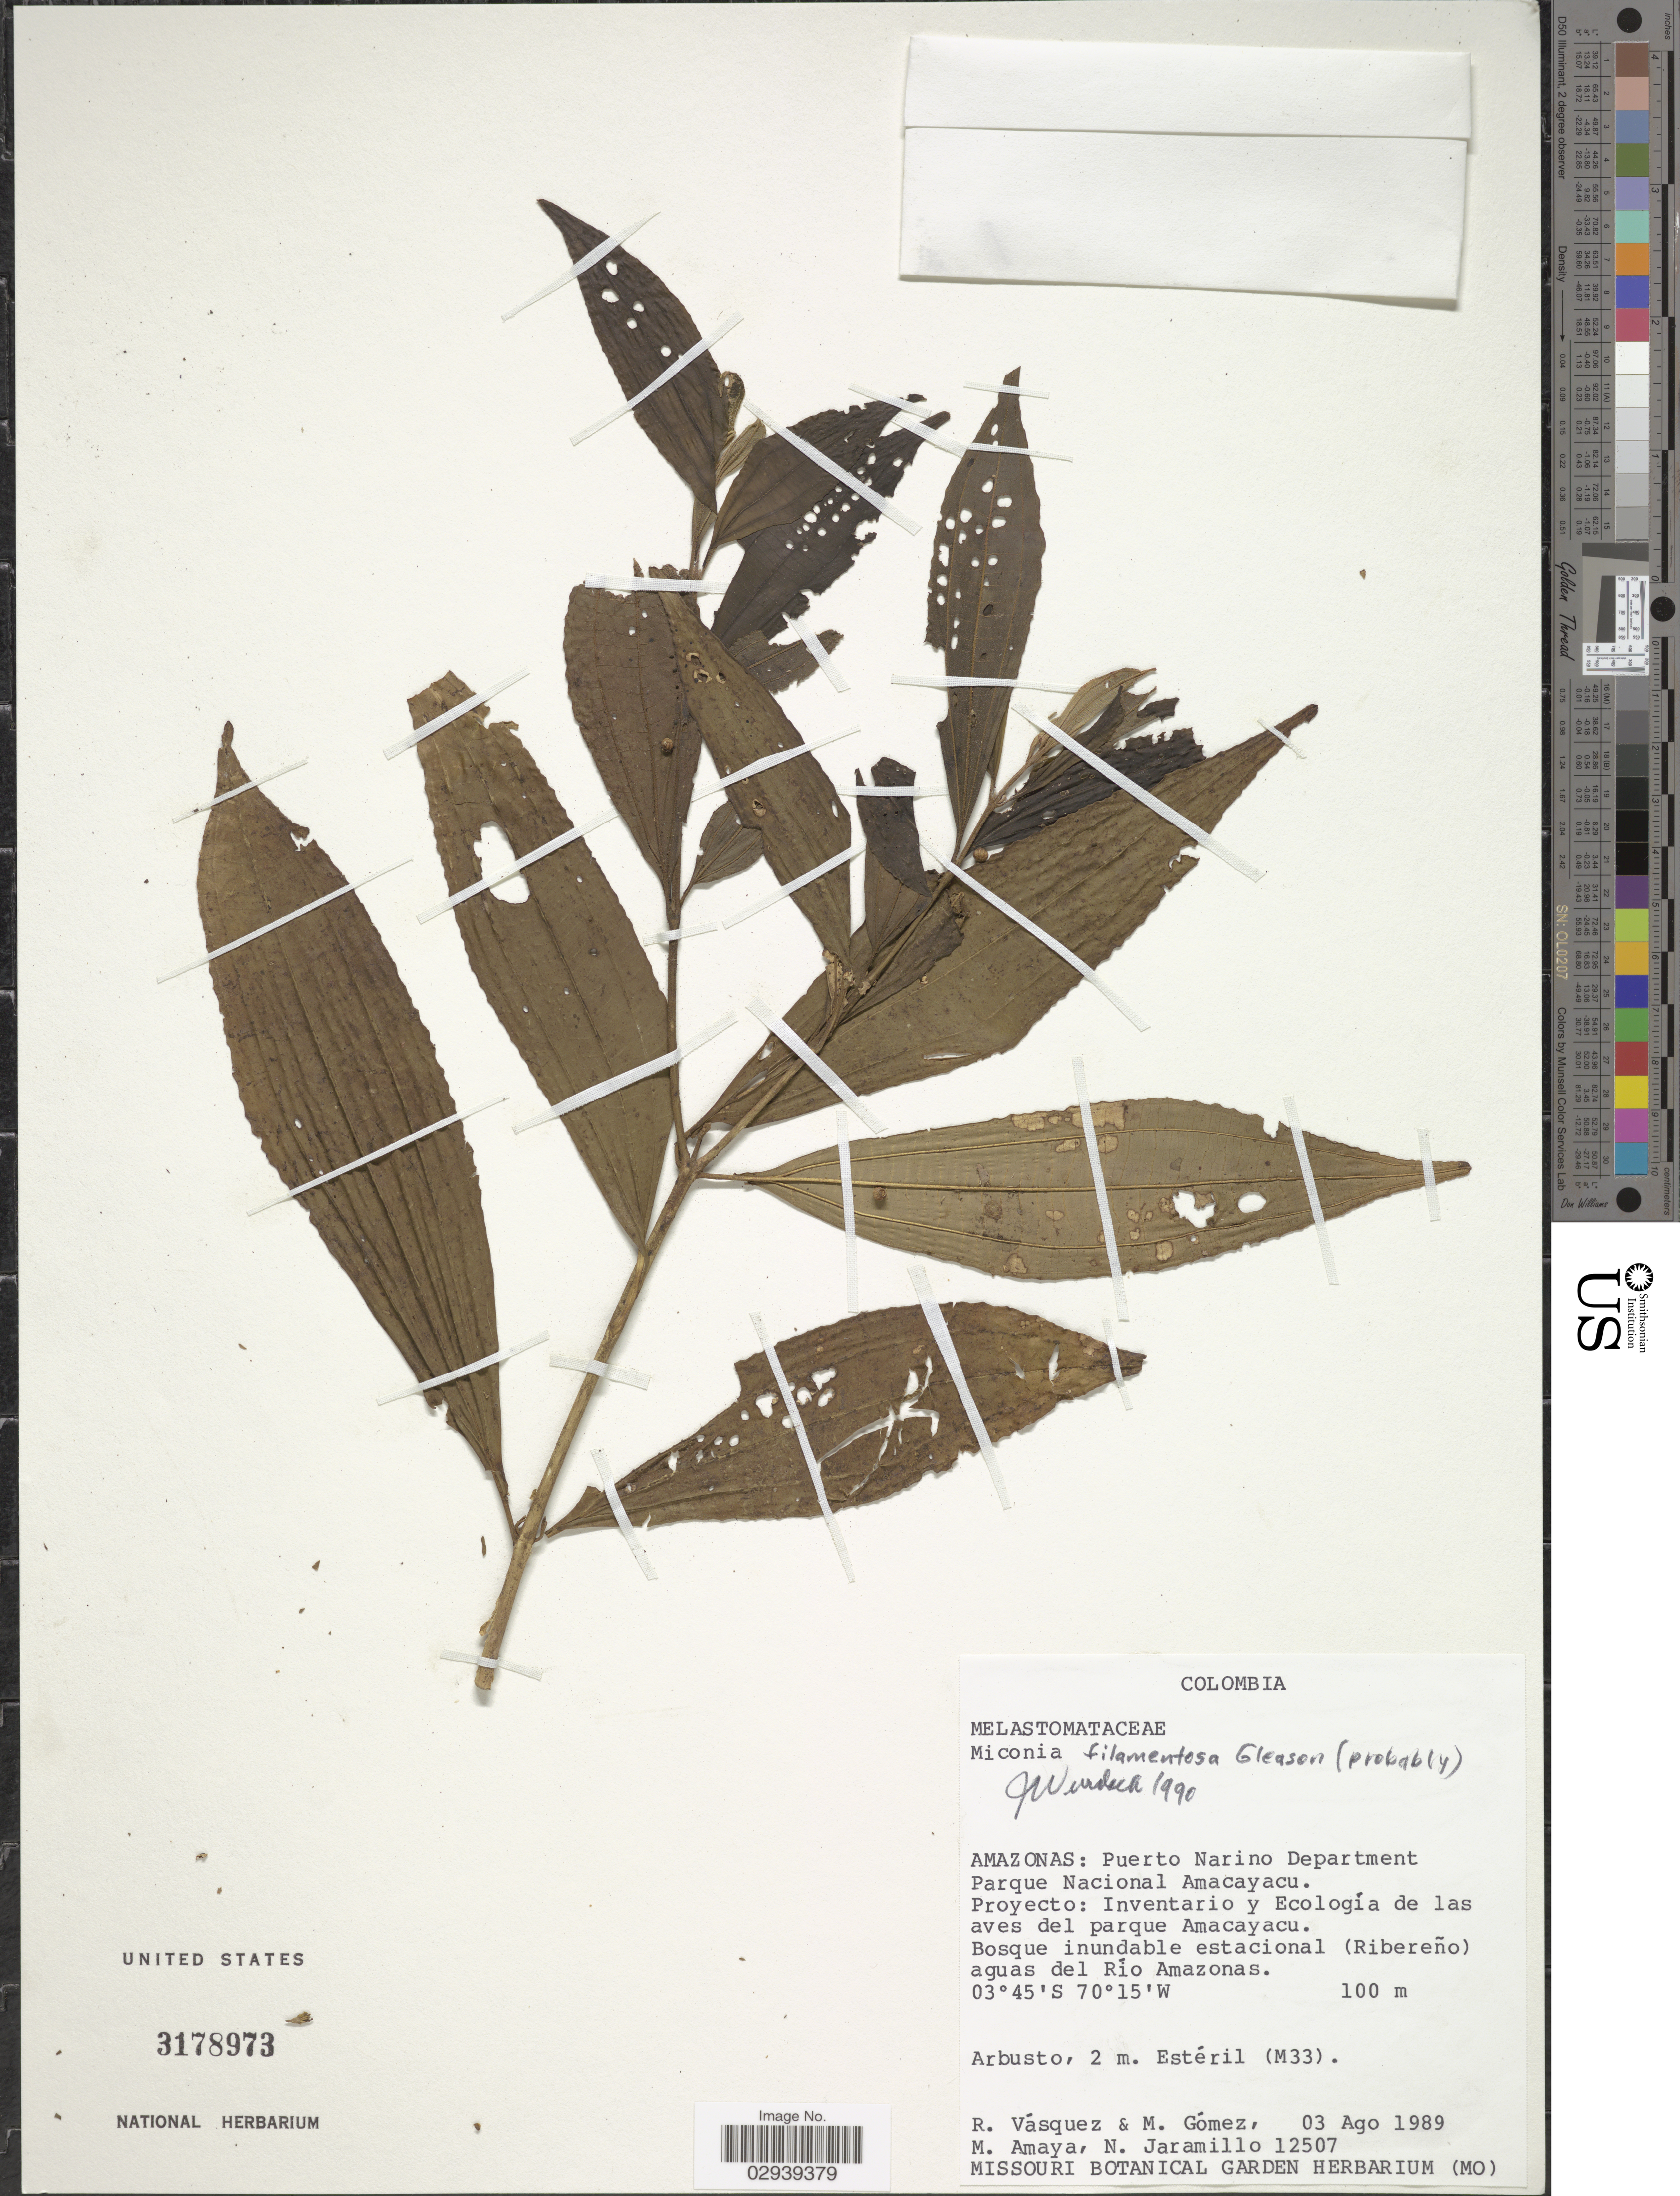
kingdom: Plantae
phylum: Tracheophyta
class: Magnoliopsida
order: Myrtales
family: Melastomataceae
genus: Miconia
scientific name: Miconia filamentosa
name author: Gleason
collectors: R. Vásquez, M. Gómez, M. Amaya & N. Jaramillo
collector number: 12507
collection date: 1989-08-03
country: Colombia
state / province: Amazônas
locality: Puerto Narino Department, Parque Nacional Amacayacu. Proyecto: Inventario y Ecología de las aves del parque Amacayacu, Bosque inundable estacional (Ribereño) aguas del Rio Amazonas.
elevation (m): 100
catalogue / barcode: US 3178973